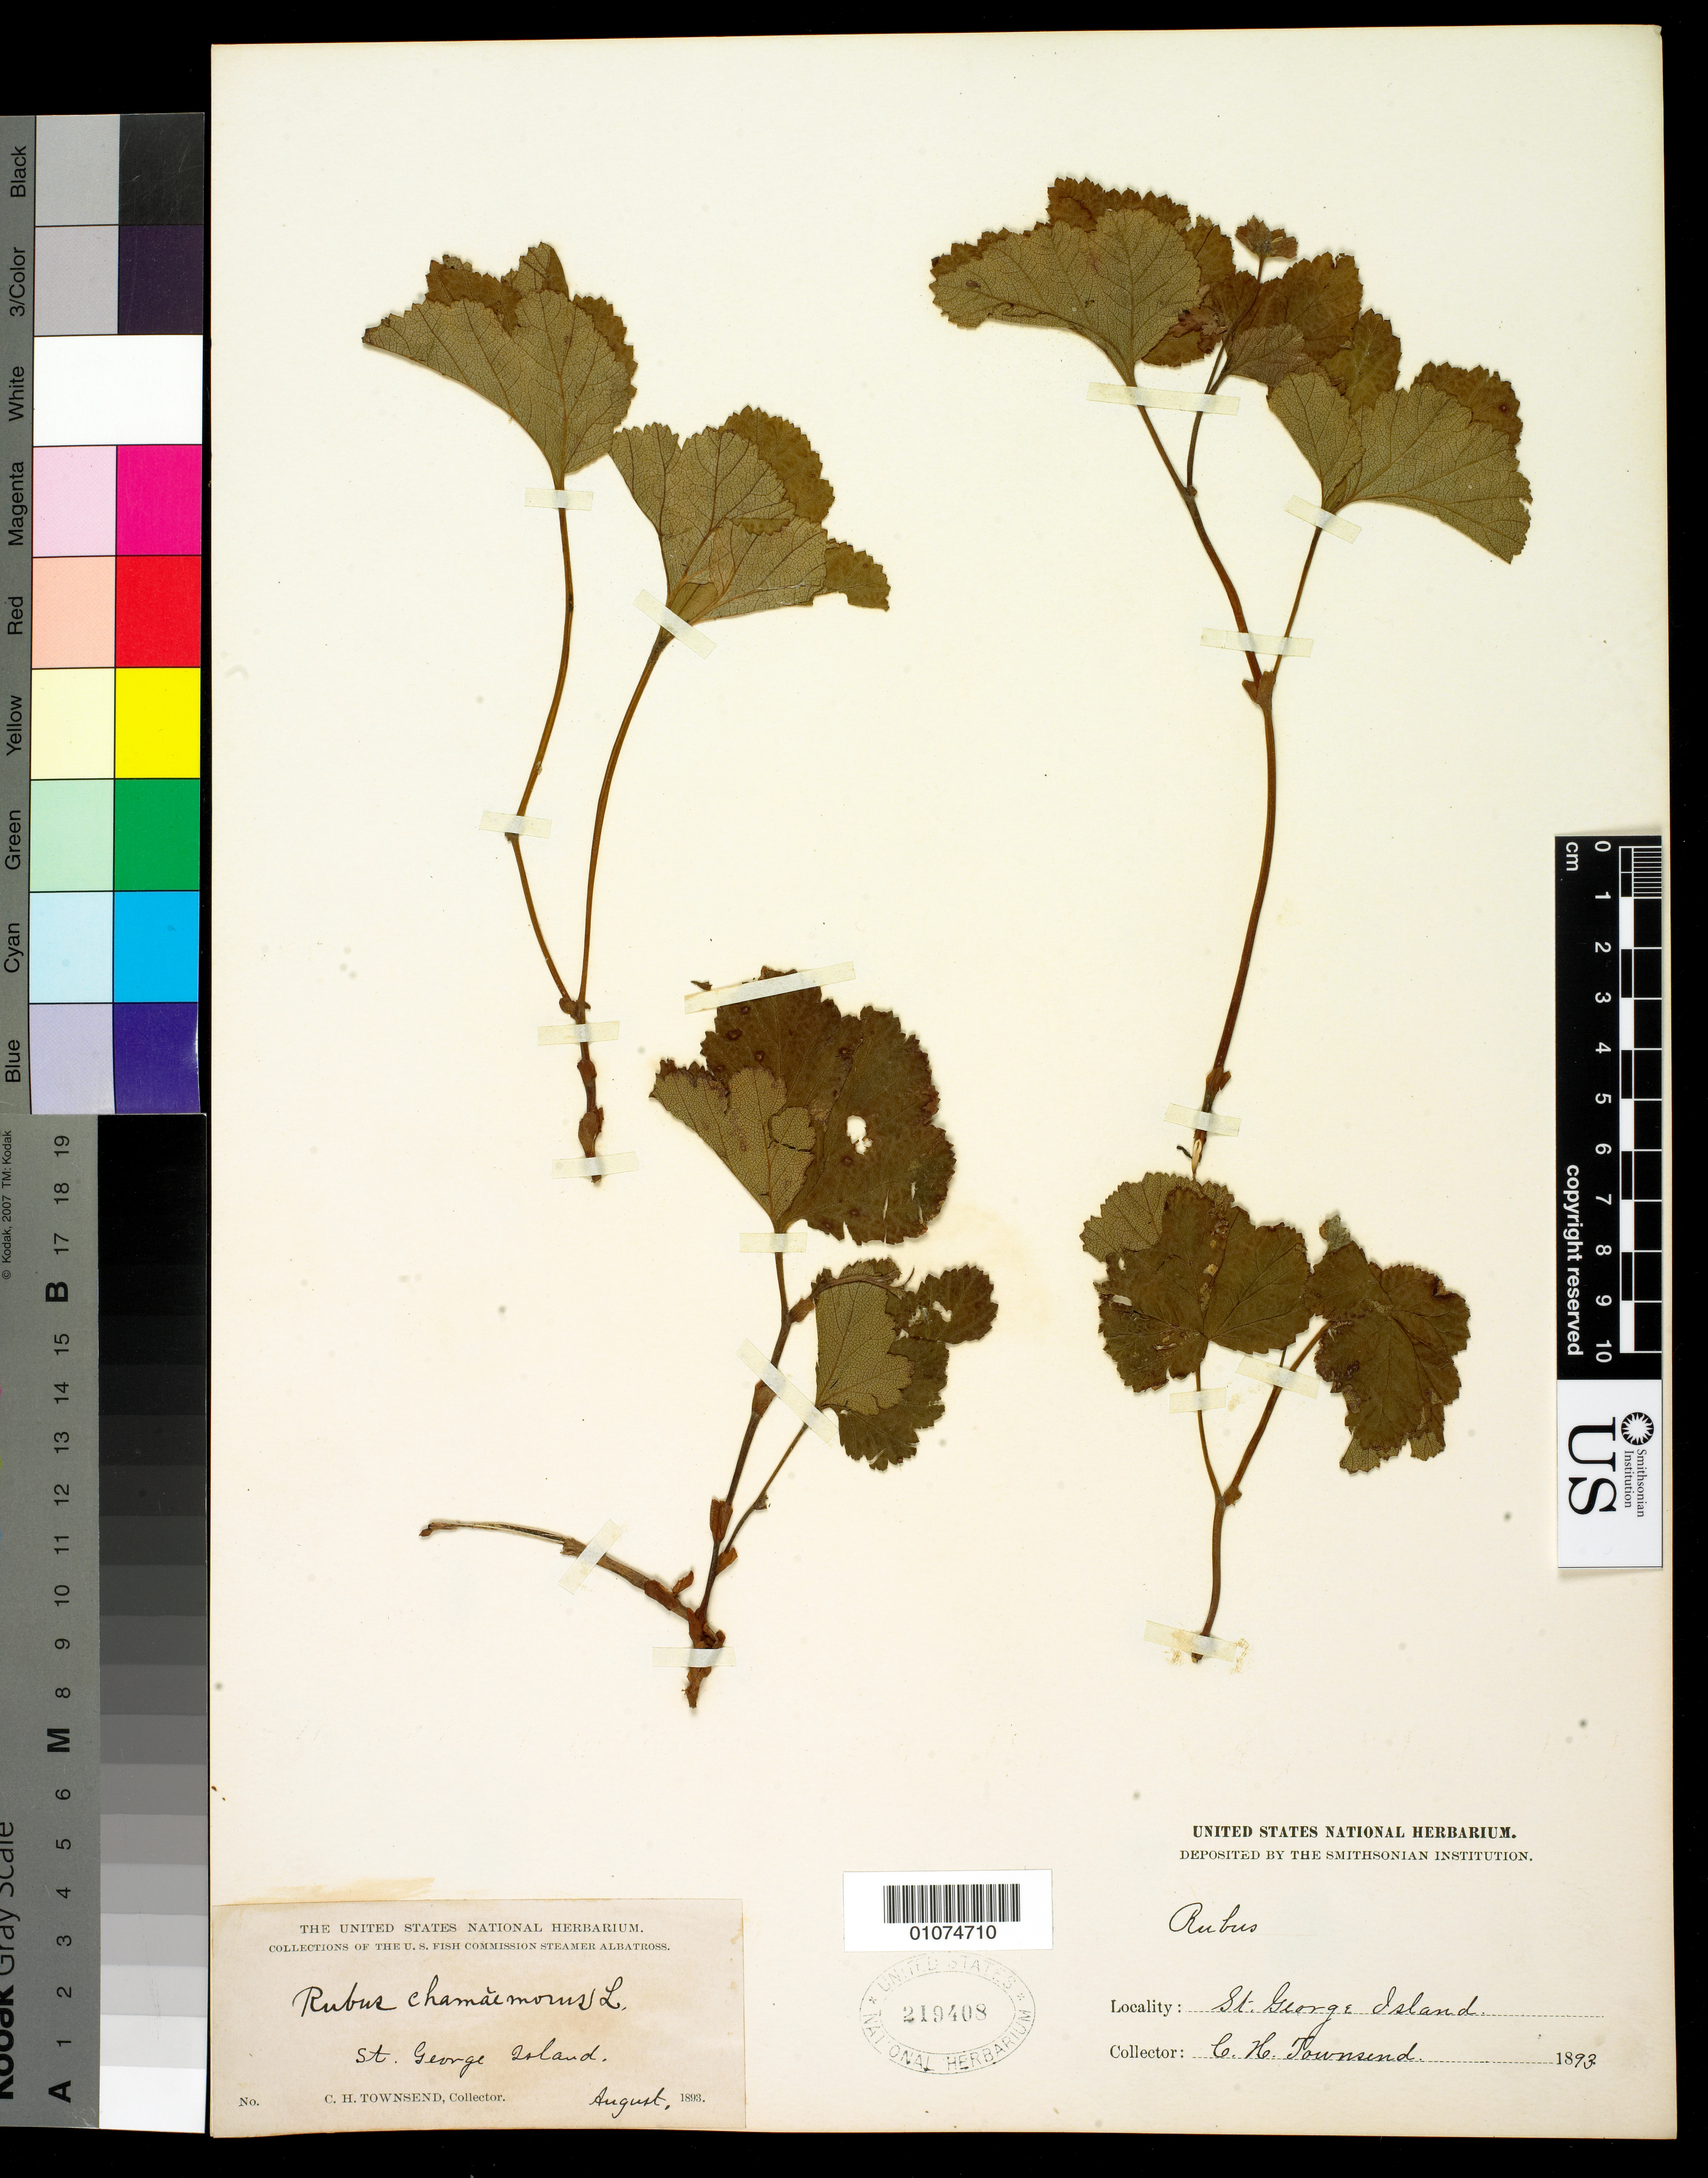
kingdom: Plantae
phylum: Tracheophyta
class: Magnoliopsida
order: Rosales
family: Rosaceae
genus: Rubus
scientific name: Rubus chamaemorus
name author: L.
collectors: C. H. Townsend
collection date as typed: Aug 1893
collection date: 1893-08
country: United States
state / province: Alaska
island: St. George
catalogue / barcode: US 219408